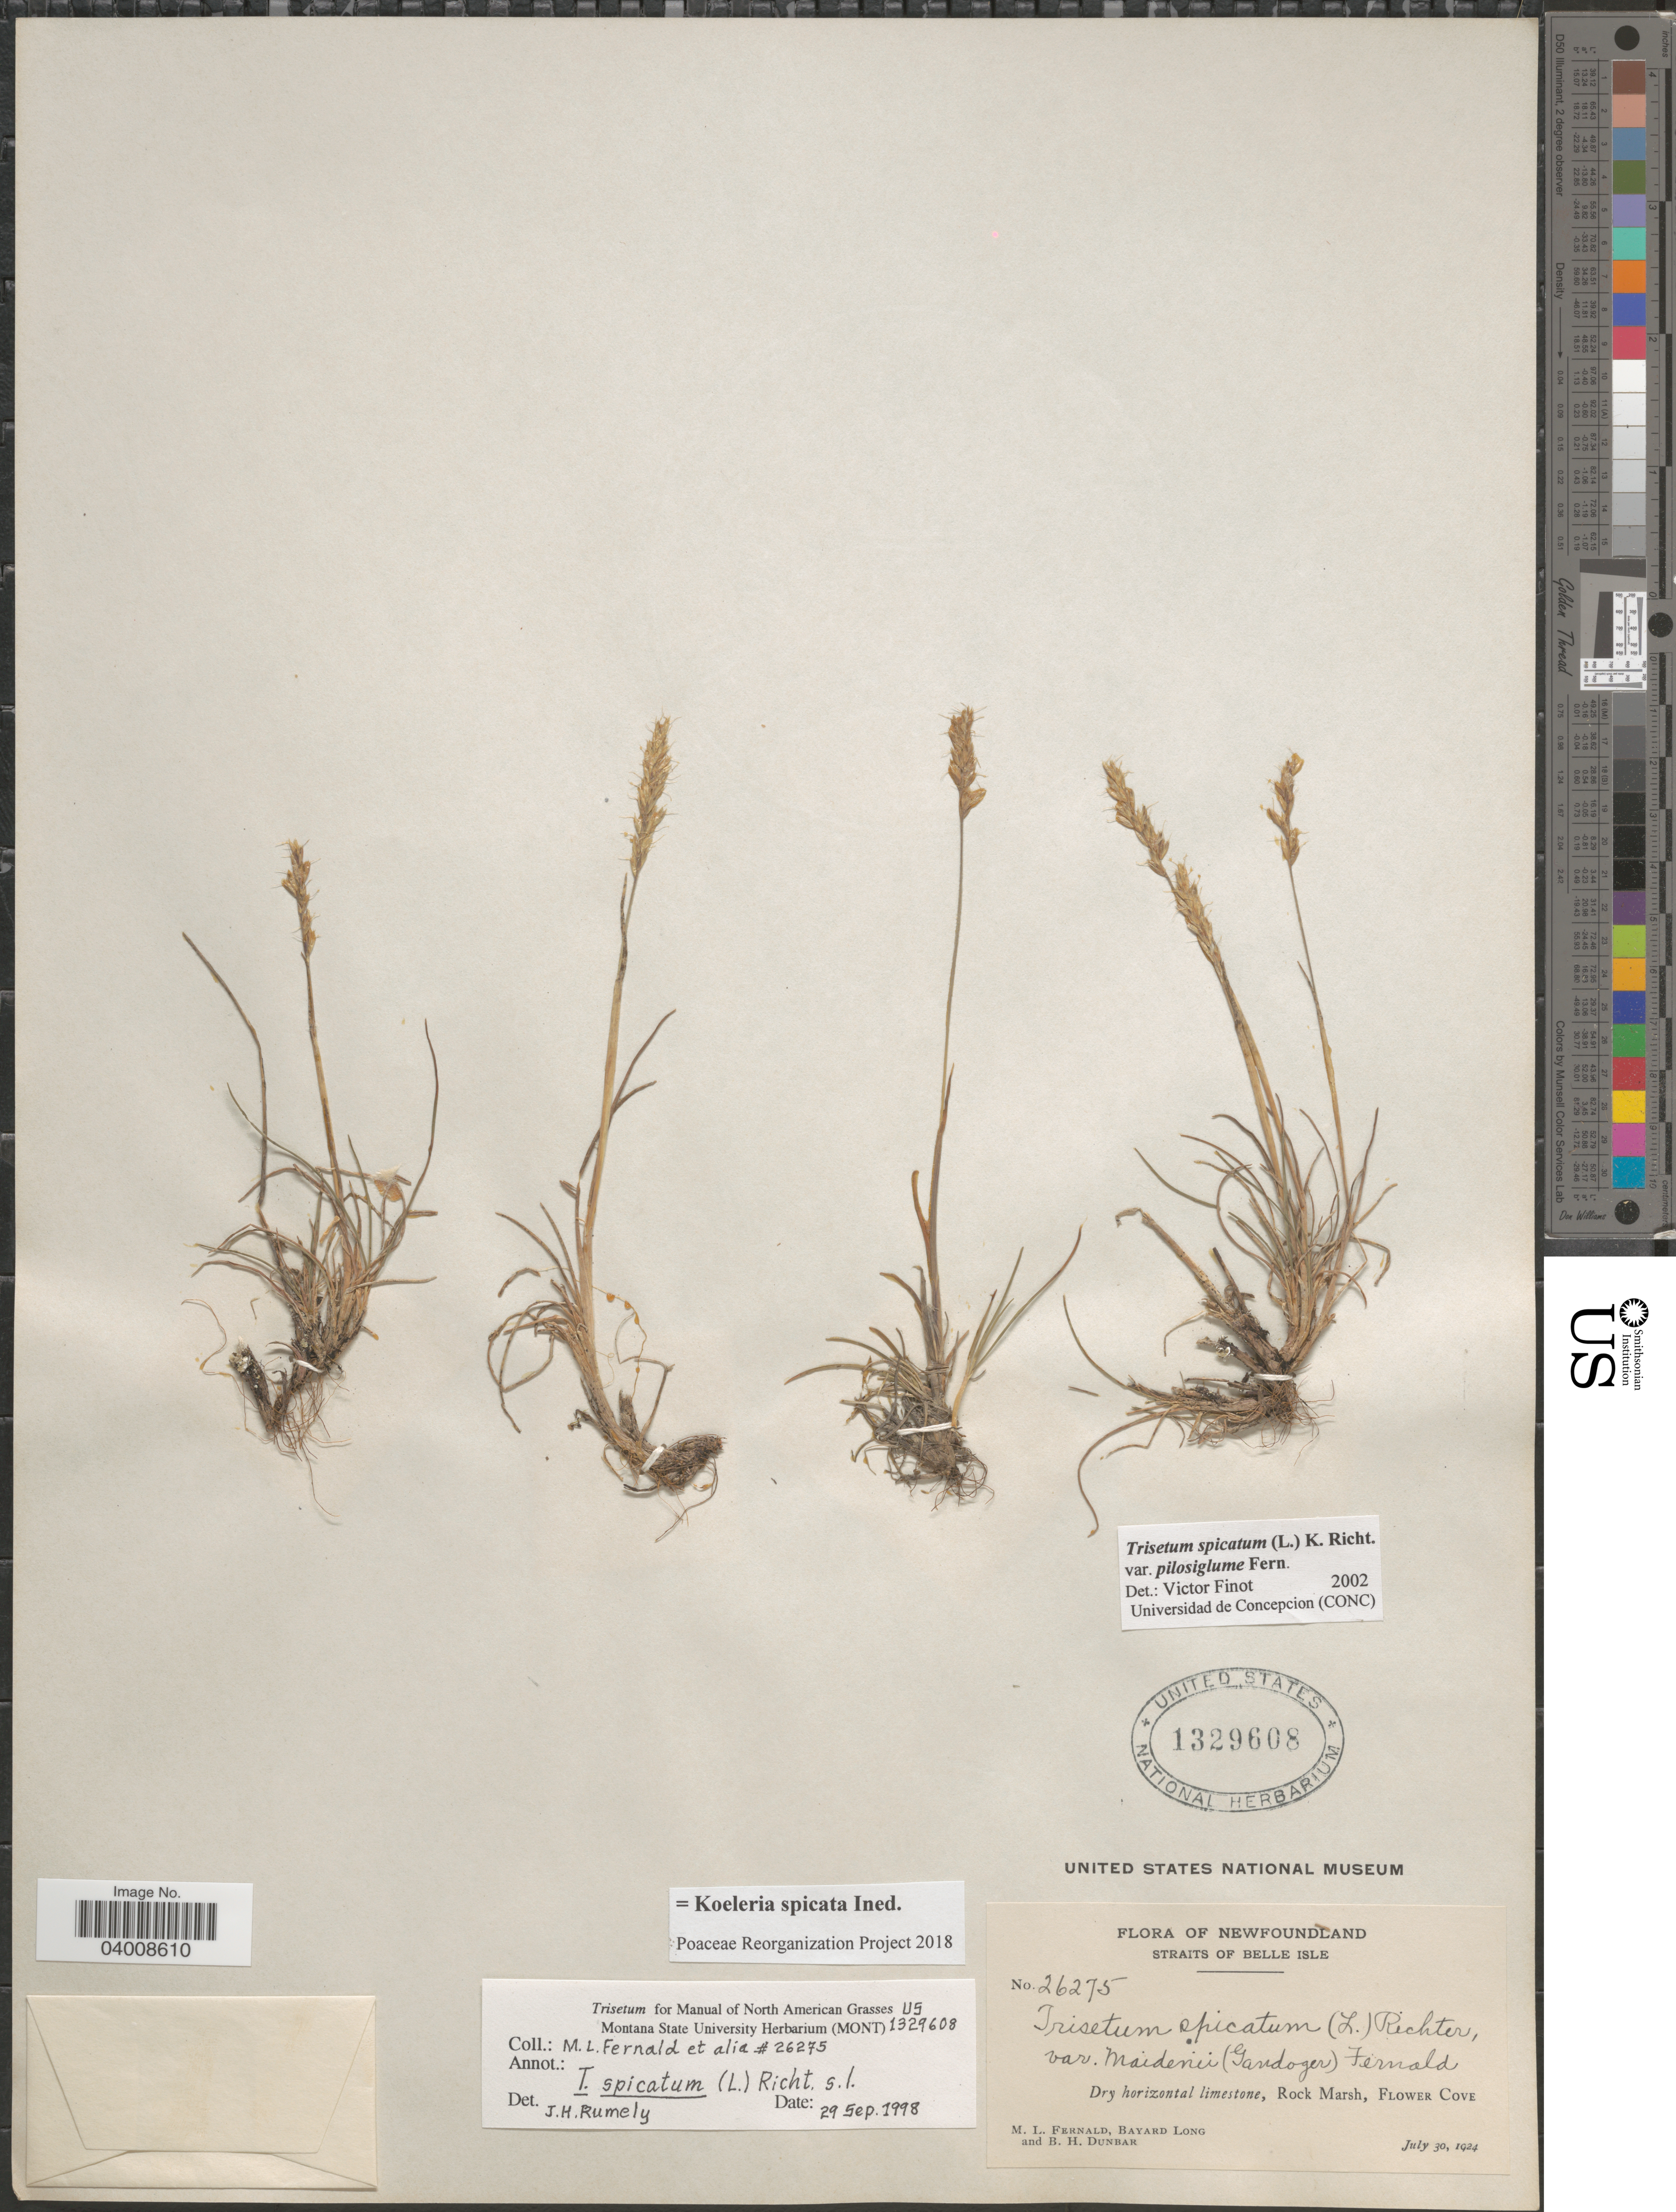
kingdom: Plantae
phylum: Tracheophyta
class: Liliopsida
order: Poales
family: Poaceae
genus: Koeleria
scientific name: Koeleria spicata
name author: (L.) Barberá et al.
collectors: M. L. Fernald, B. Long & B. Dunbar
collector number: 26275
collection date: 1924-07-30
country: Canada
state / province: Newfoundland and Labrador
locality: Straits of Belle Isle. Rock Marsh, Flower Cove.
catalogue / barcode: US 1329608